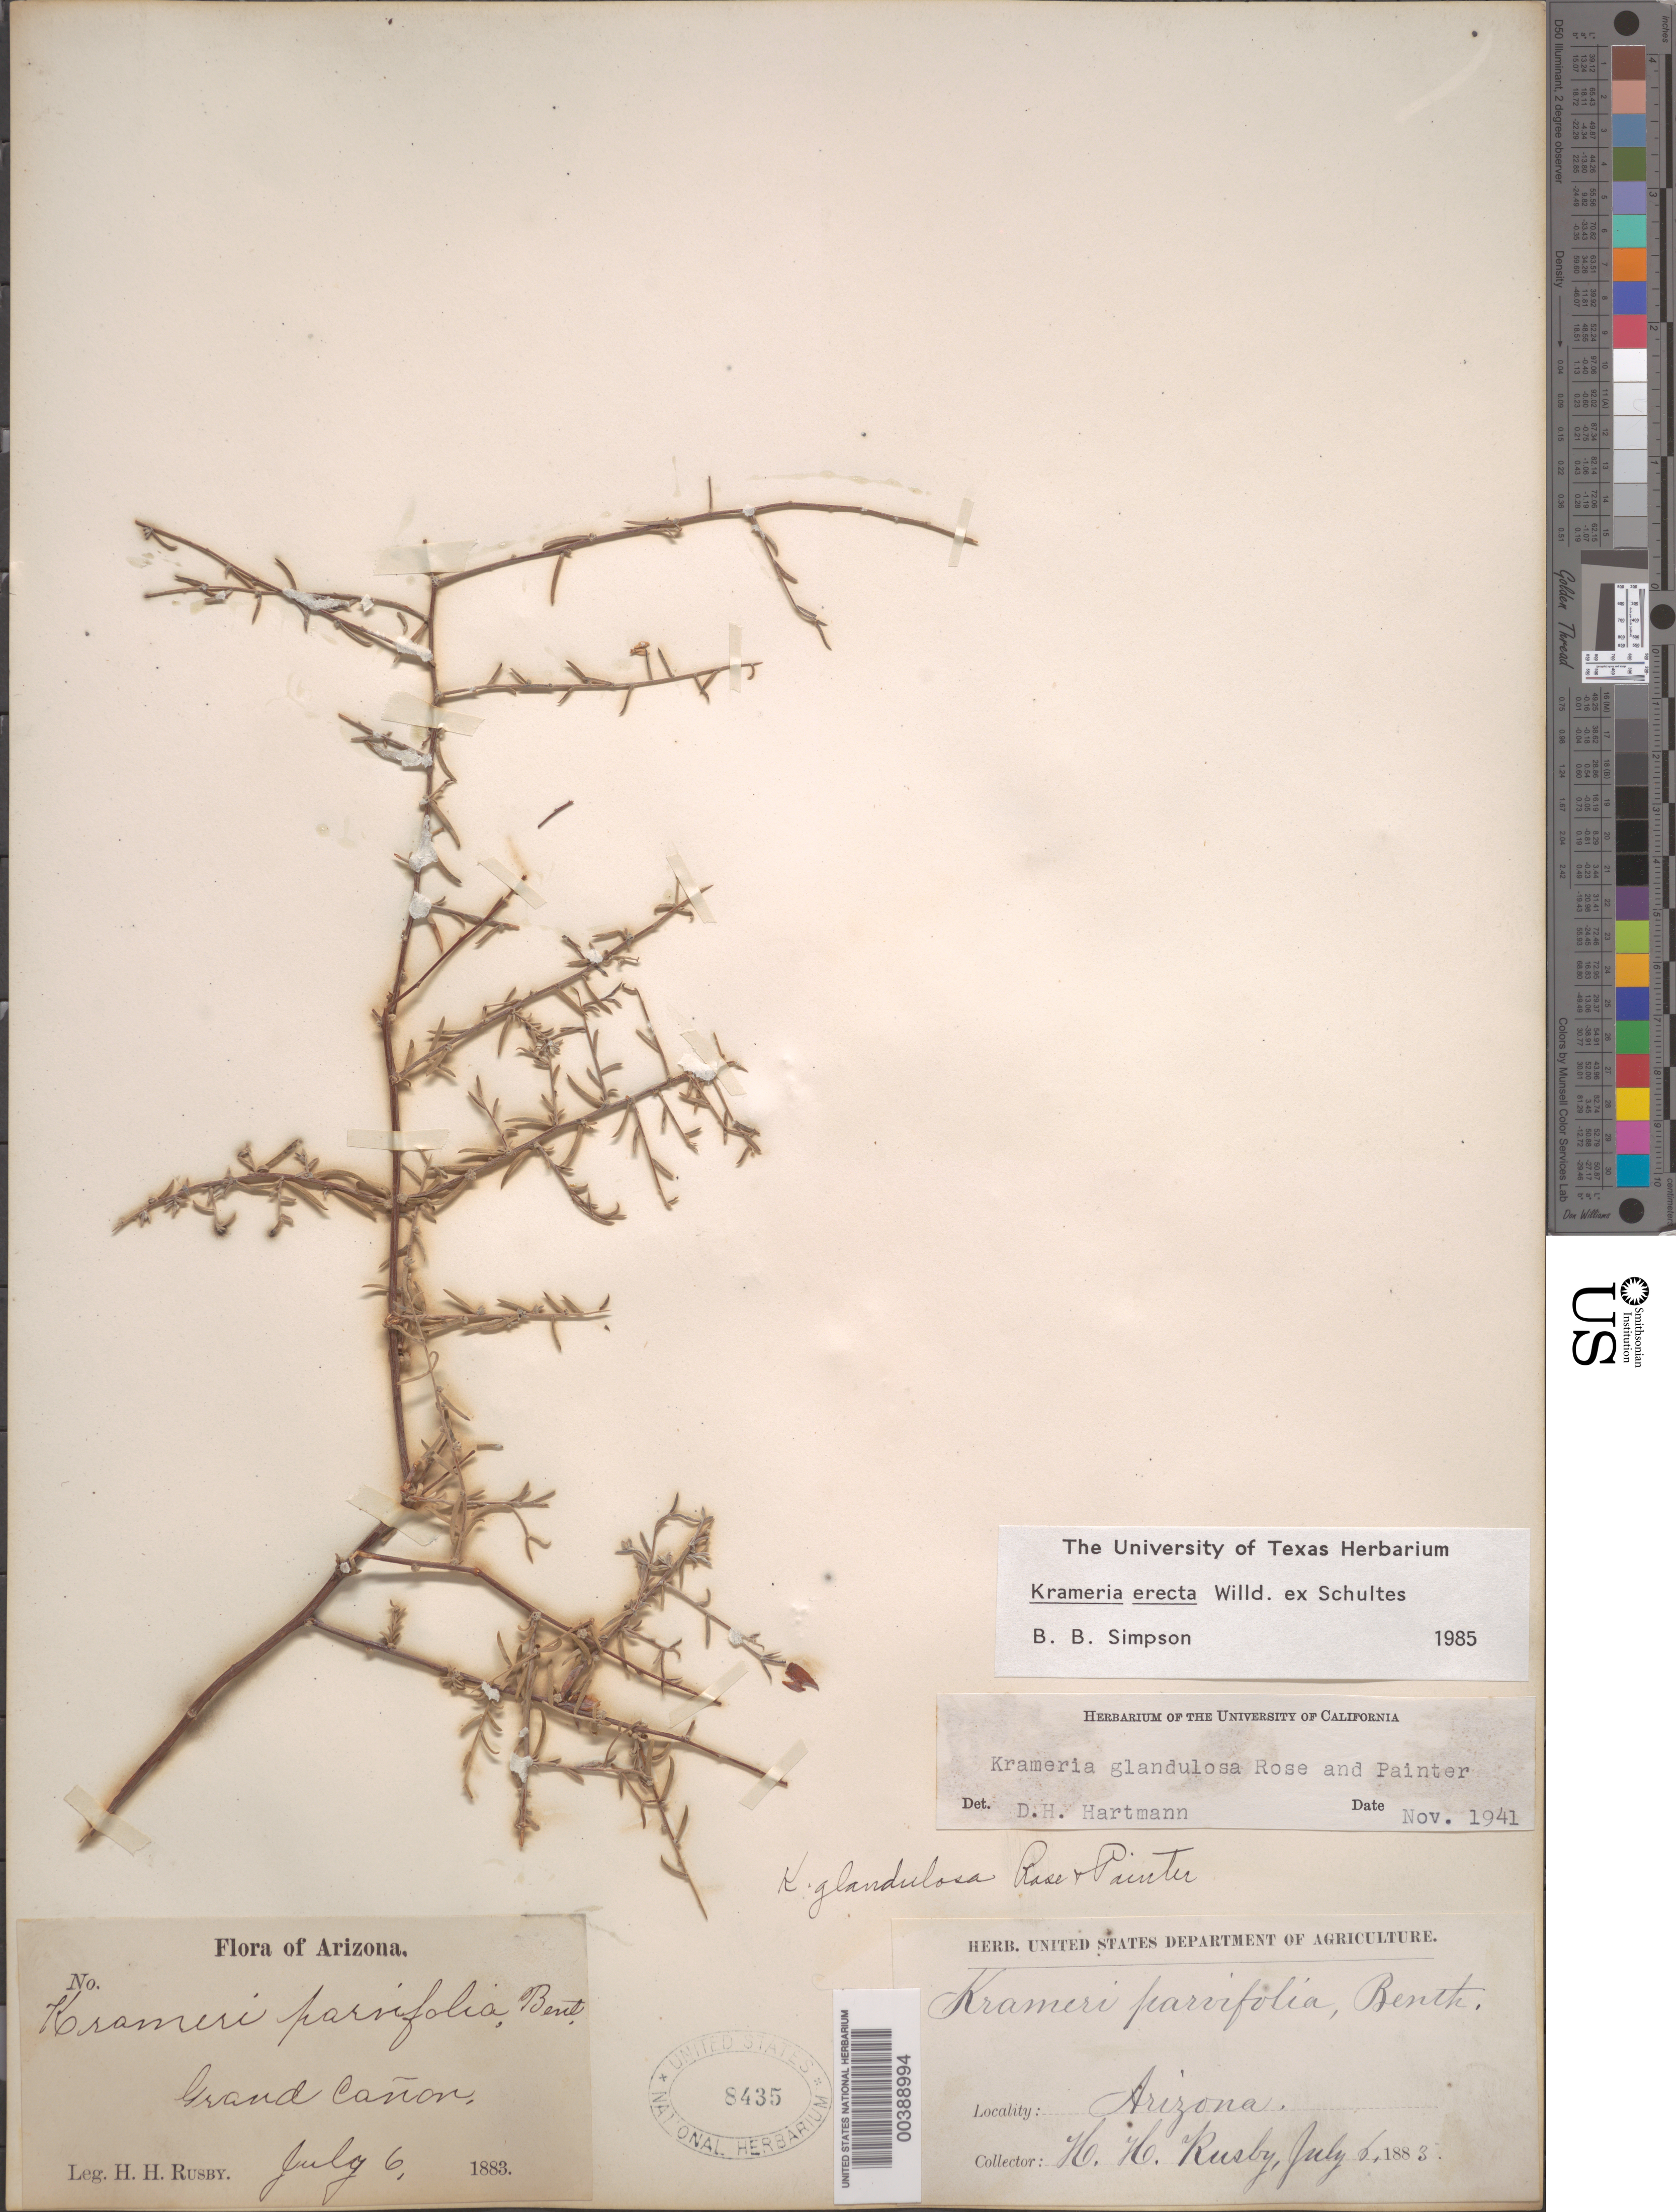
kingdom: Plantae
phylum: Tracheophyta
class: Magnoliopsida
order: Zygophyllales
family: Krameriaceae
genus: Krameria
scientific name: Krameria glandulosa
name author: Rose & J.H. Painter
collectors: H. H. Rusby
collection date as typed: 06 Jul 1883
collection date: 1883-07-06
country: United States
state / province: Arizona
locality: Grand canyon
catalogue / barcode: US 8435